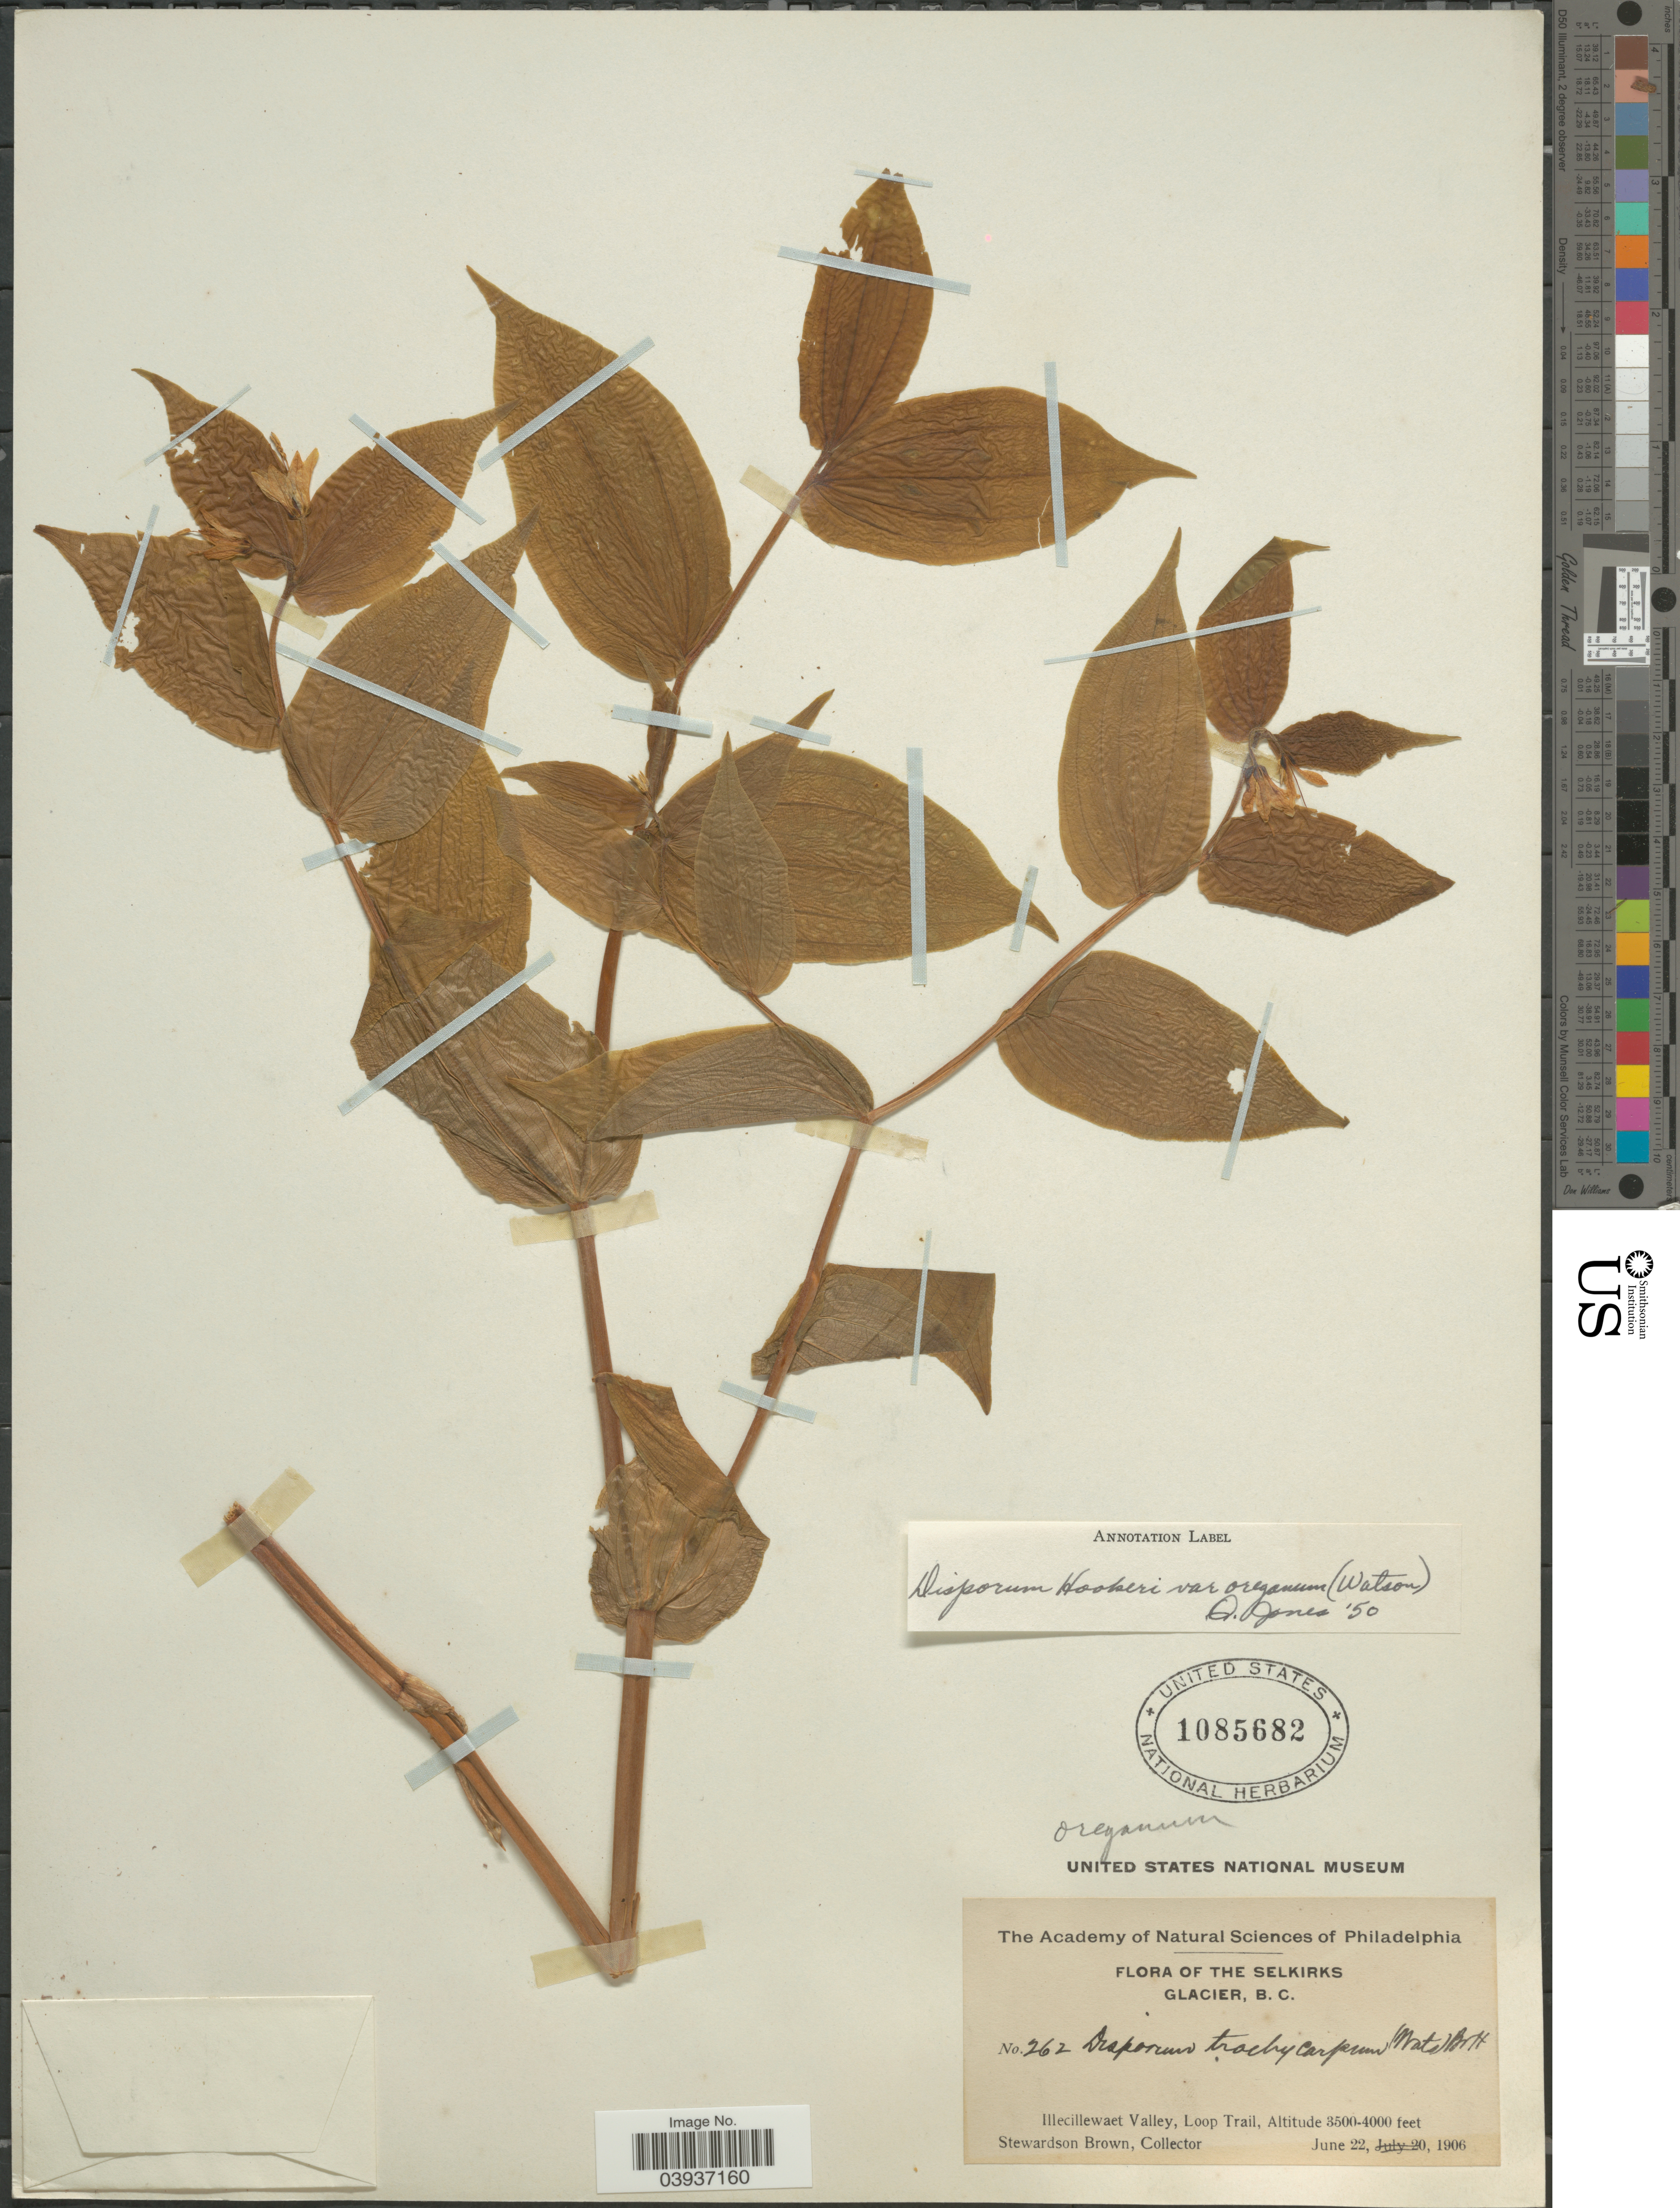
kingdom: Plantae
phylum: Tracheophyta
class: Liliopsida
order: Liliales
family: Colchicaceae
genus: Disporum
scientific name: Disporum hookeri var. oreganum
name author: (S. Watson) Q. Jones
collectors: S. Brown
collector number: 262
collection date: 1906-06-22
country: Canada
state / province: British Columbia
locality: The Selkirks Glacier. Illecillewaet Valley, Loop Trail.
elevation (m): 1067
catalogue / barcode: US 1085682